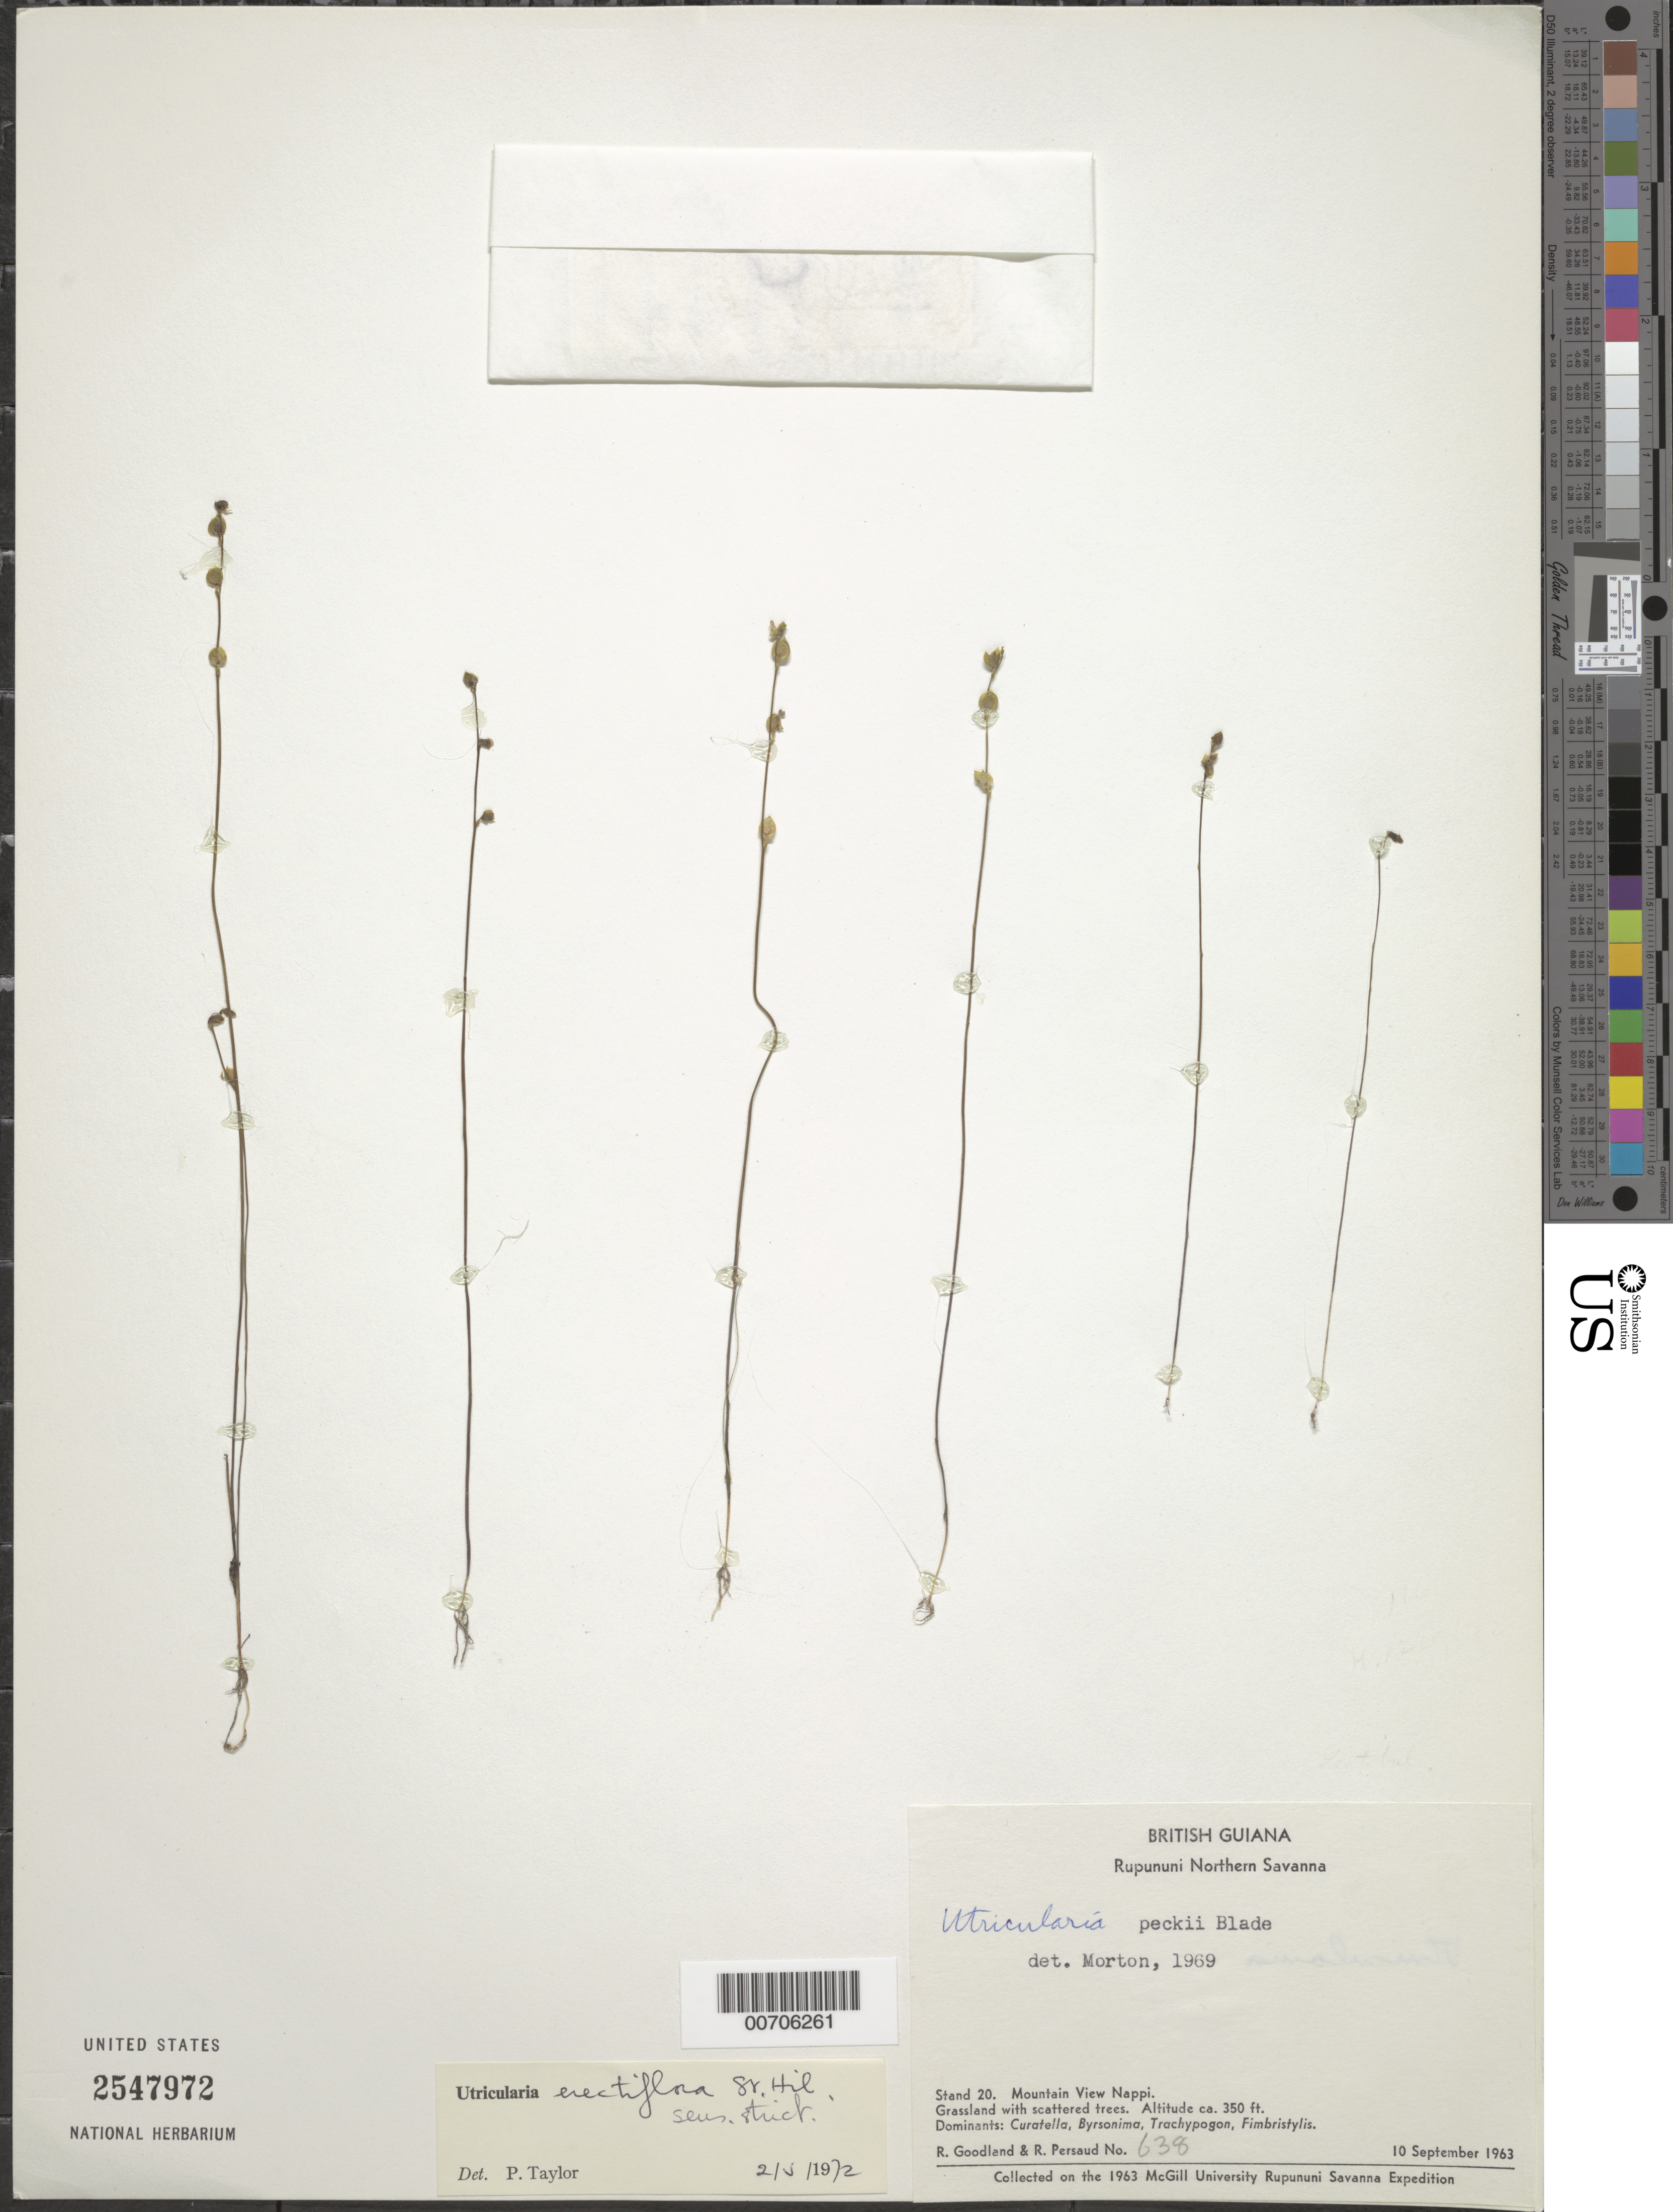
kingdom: Plantae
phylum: Tracheophyta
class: Magnoliopsida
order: Lamiales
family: Lentibulariaceae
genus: Utricularia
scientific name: Utricularia erectiflora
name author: A. St.-Hil. & Girard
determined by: Taylor, P.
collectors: R. Goodland & R. Persaud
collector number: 638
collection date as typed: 10-Sep-63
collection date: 1963-09-10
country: Guyana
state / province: U. Takutu-U. Essequibo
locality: Rupununi Northern Savanna, Mountain View, Nappi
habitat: Grassland with scattered trees. Dominants: Curatella, Byrsonima, Trachypogon, Fimbristylis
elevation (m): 107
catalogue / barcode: US 2547972